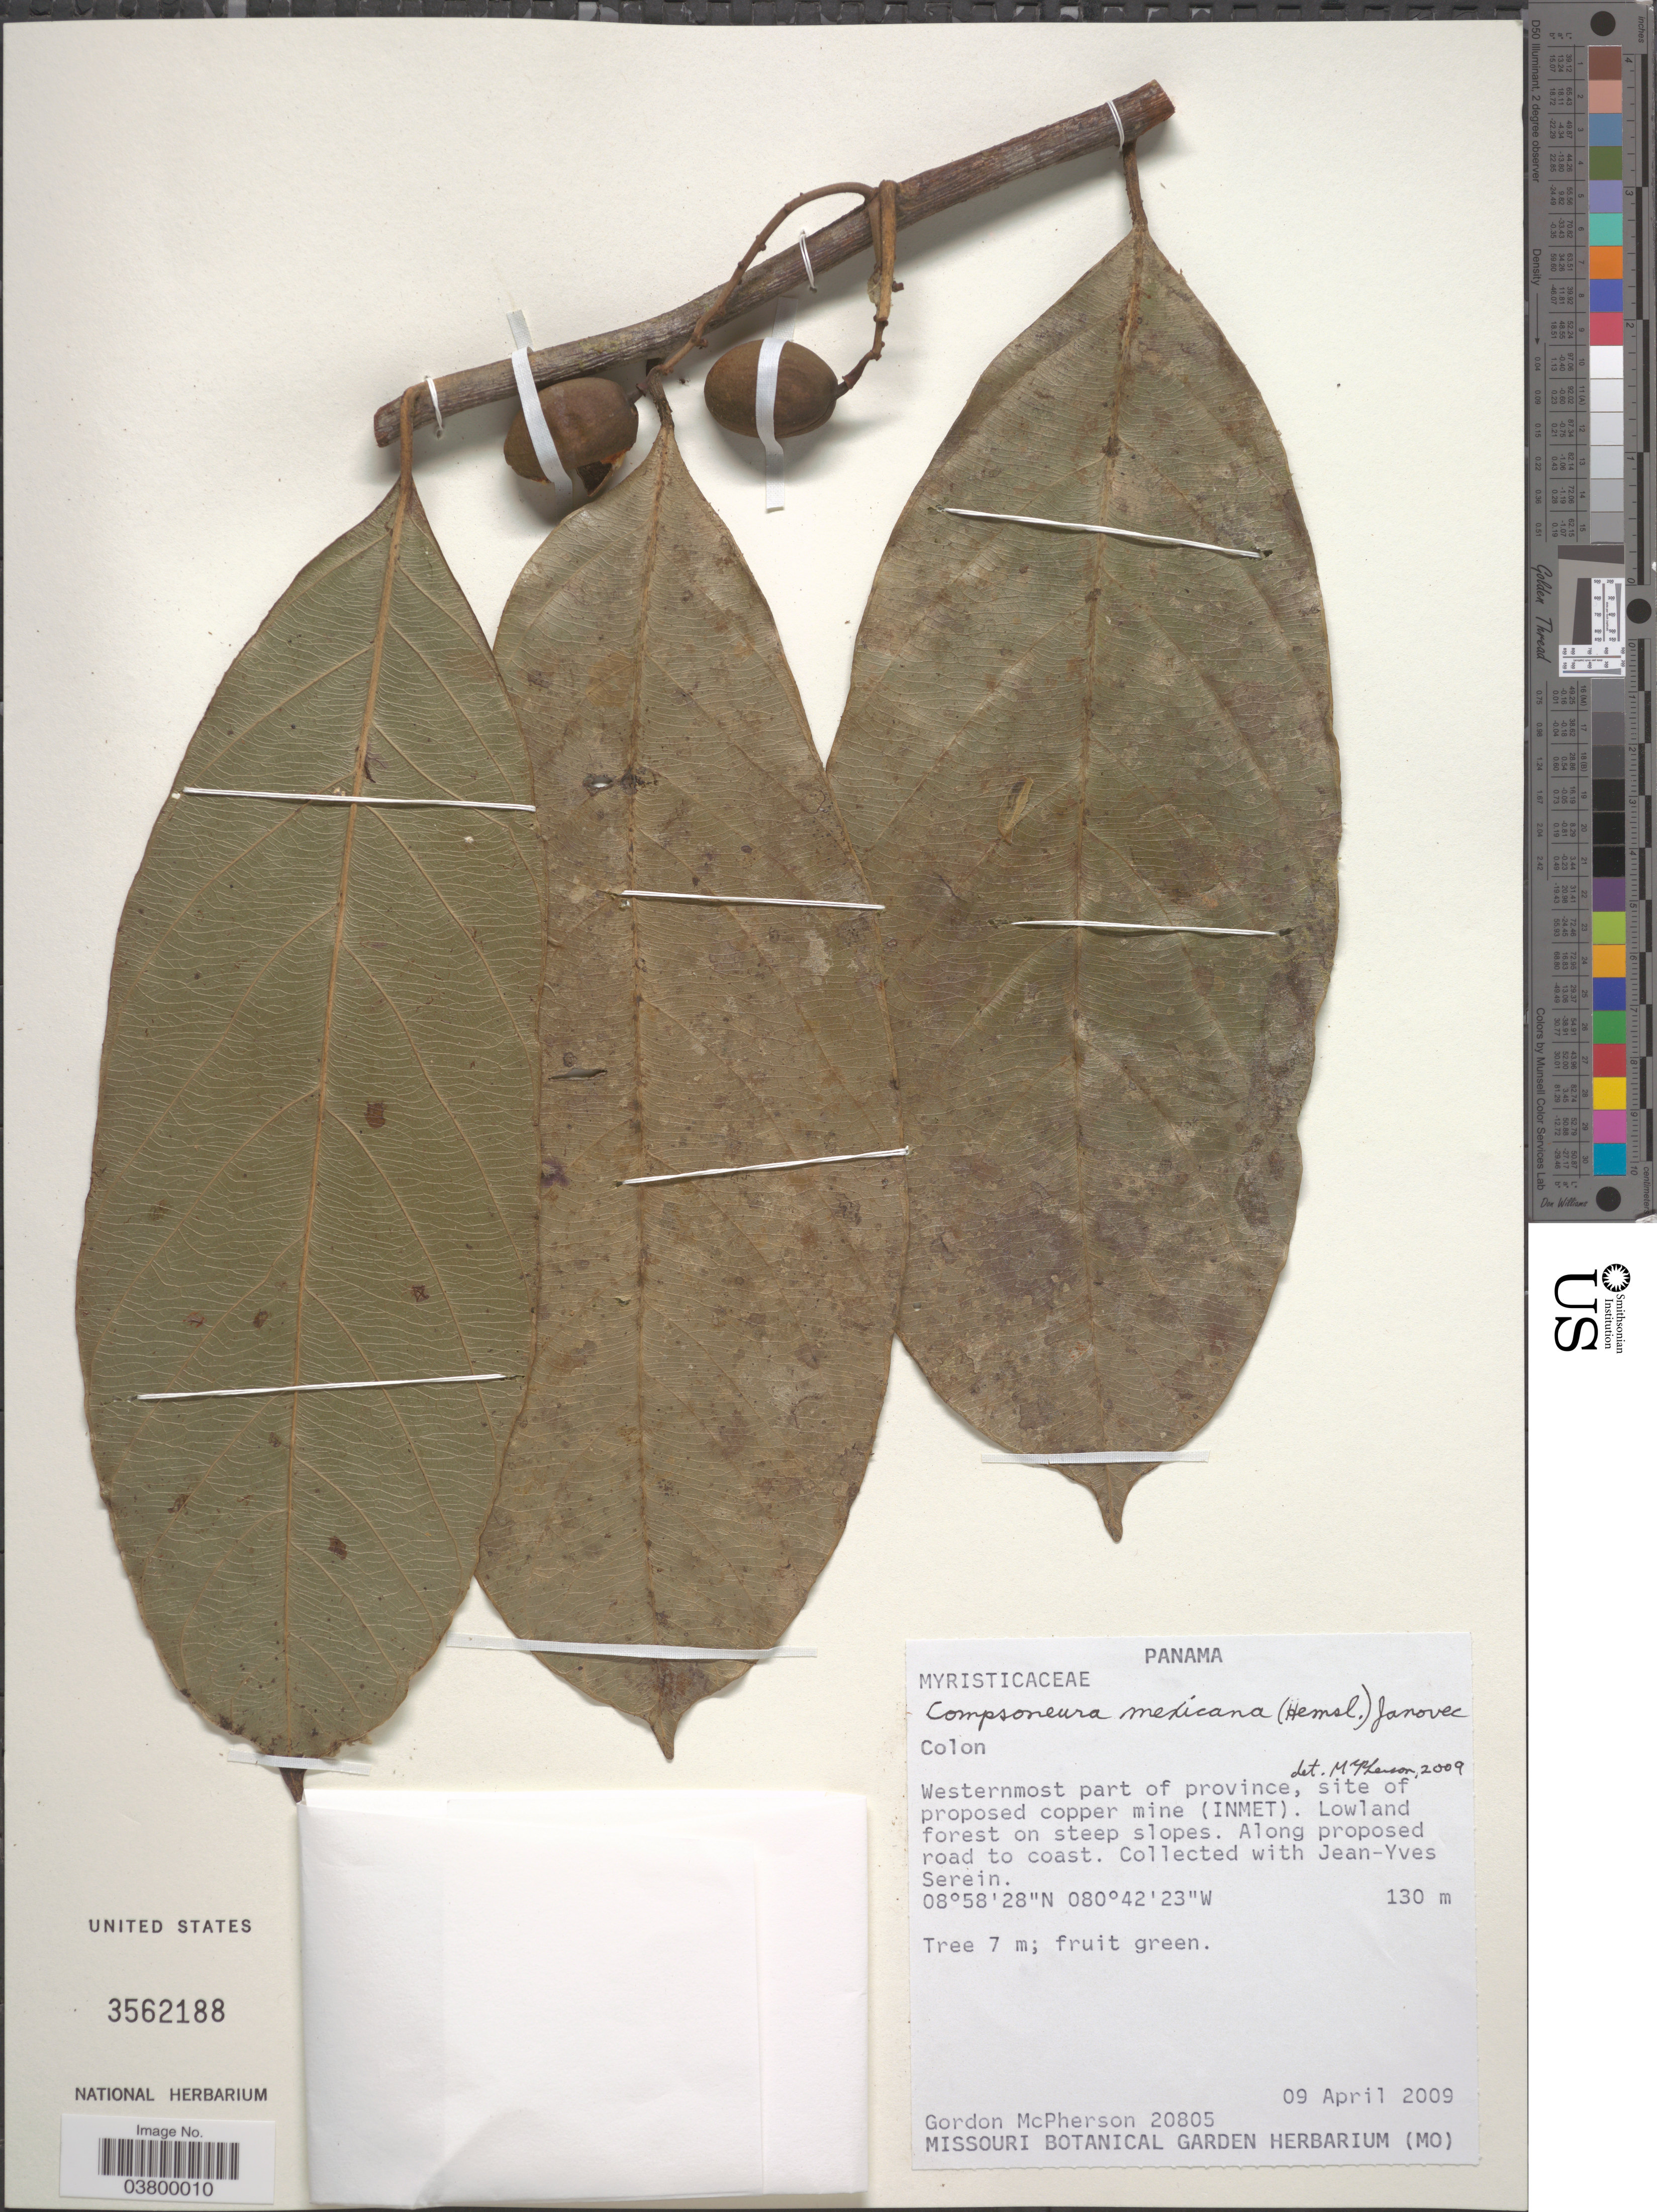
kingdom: Plantae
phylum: Tracheophyta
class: Magnoliopsida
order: Magnoliales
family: Myristicaceae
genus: Compsoneura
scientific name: Compsoneura sprucei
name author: (A. DC.) Warb.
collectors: G. McPherson & J. Serein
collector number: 20805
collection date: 2009-04-09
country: Panama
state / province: Colón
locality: Westernmost part of province, site of proposed copper mine (INMET). Along proposed road to coast.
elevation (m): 130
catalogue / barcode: US 3562188